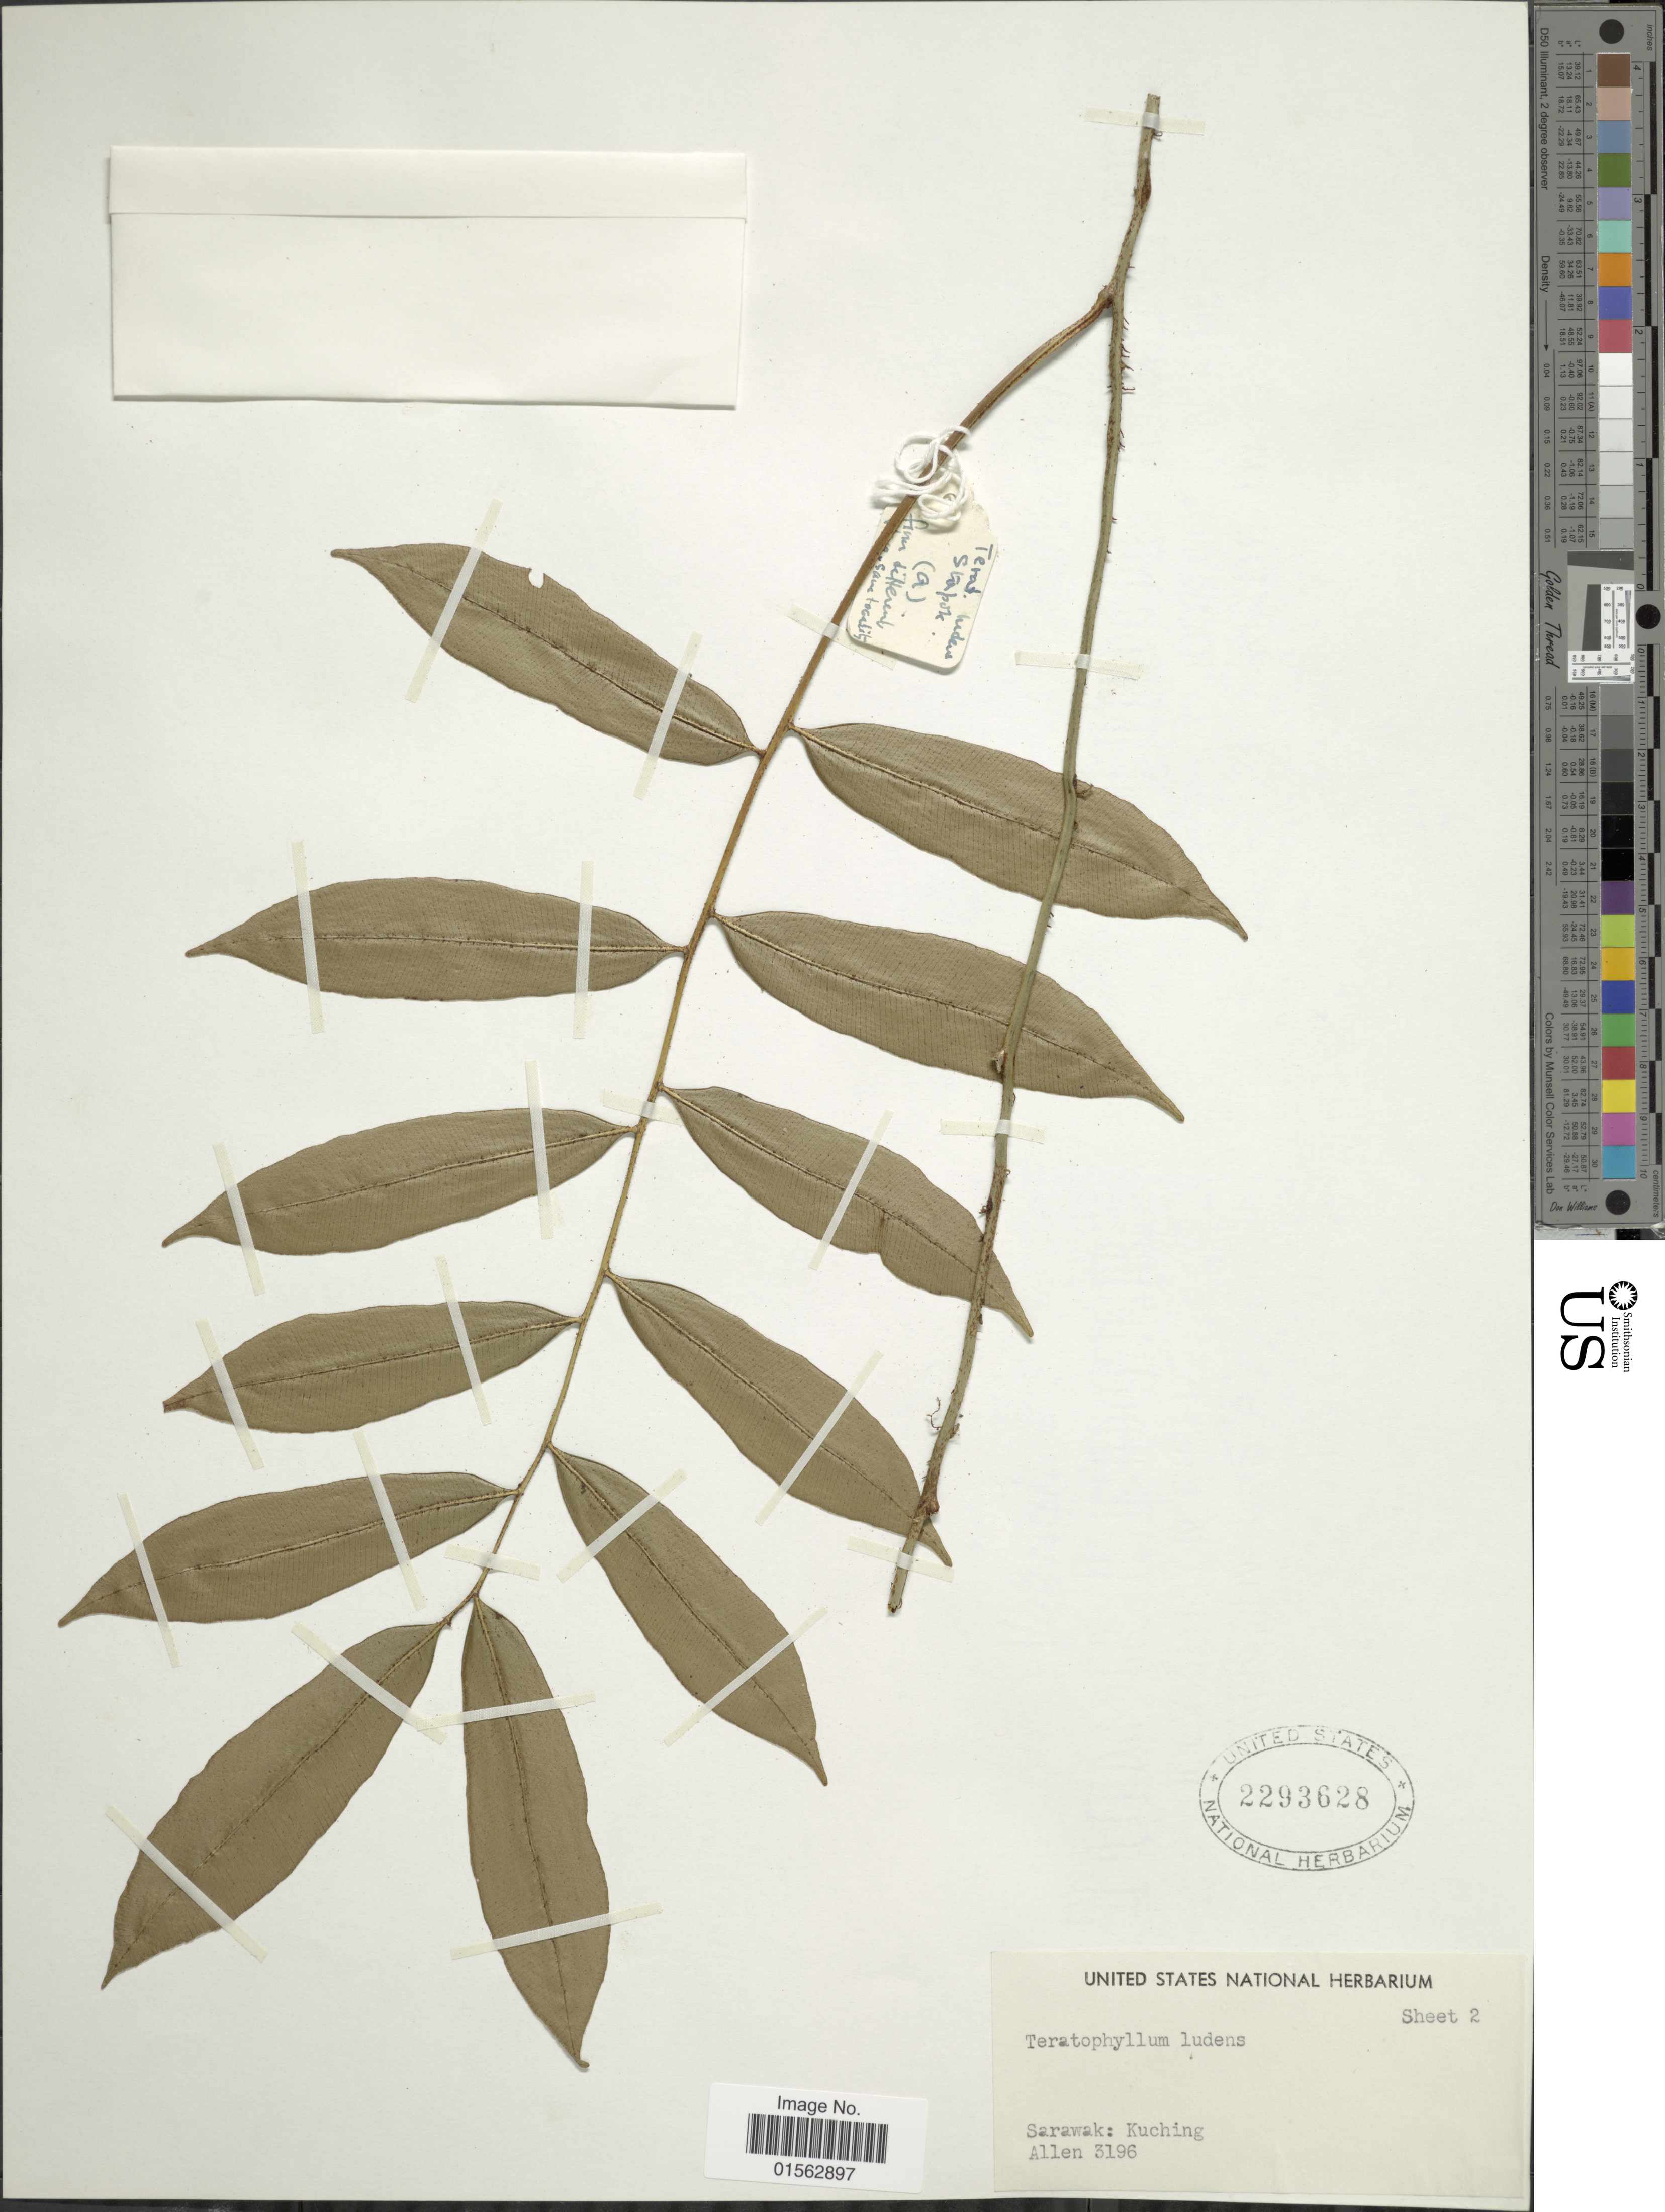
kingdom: Plantae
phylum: Tracheophyta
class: Polypodiopsida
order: Polypodiales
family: Dryopteridaceae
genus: Teratophyllum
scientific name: Teratophyllum ludens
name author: (Fée) Holttum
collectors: -- Allen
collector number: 3196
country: Malaysia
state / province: Sarawak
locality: Kuching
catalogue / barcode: US 2293628